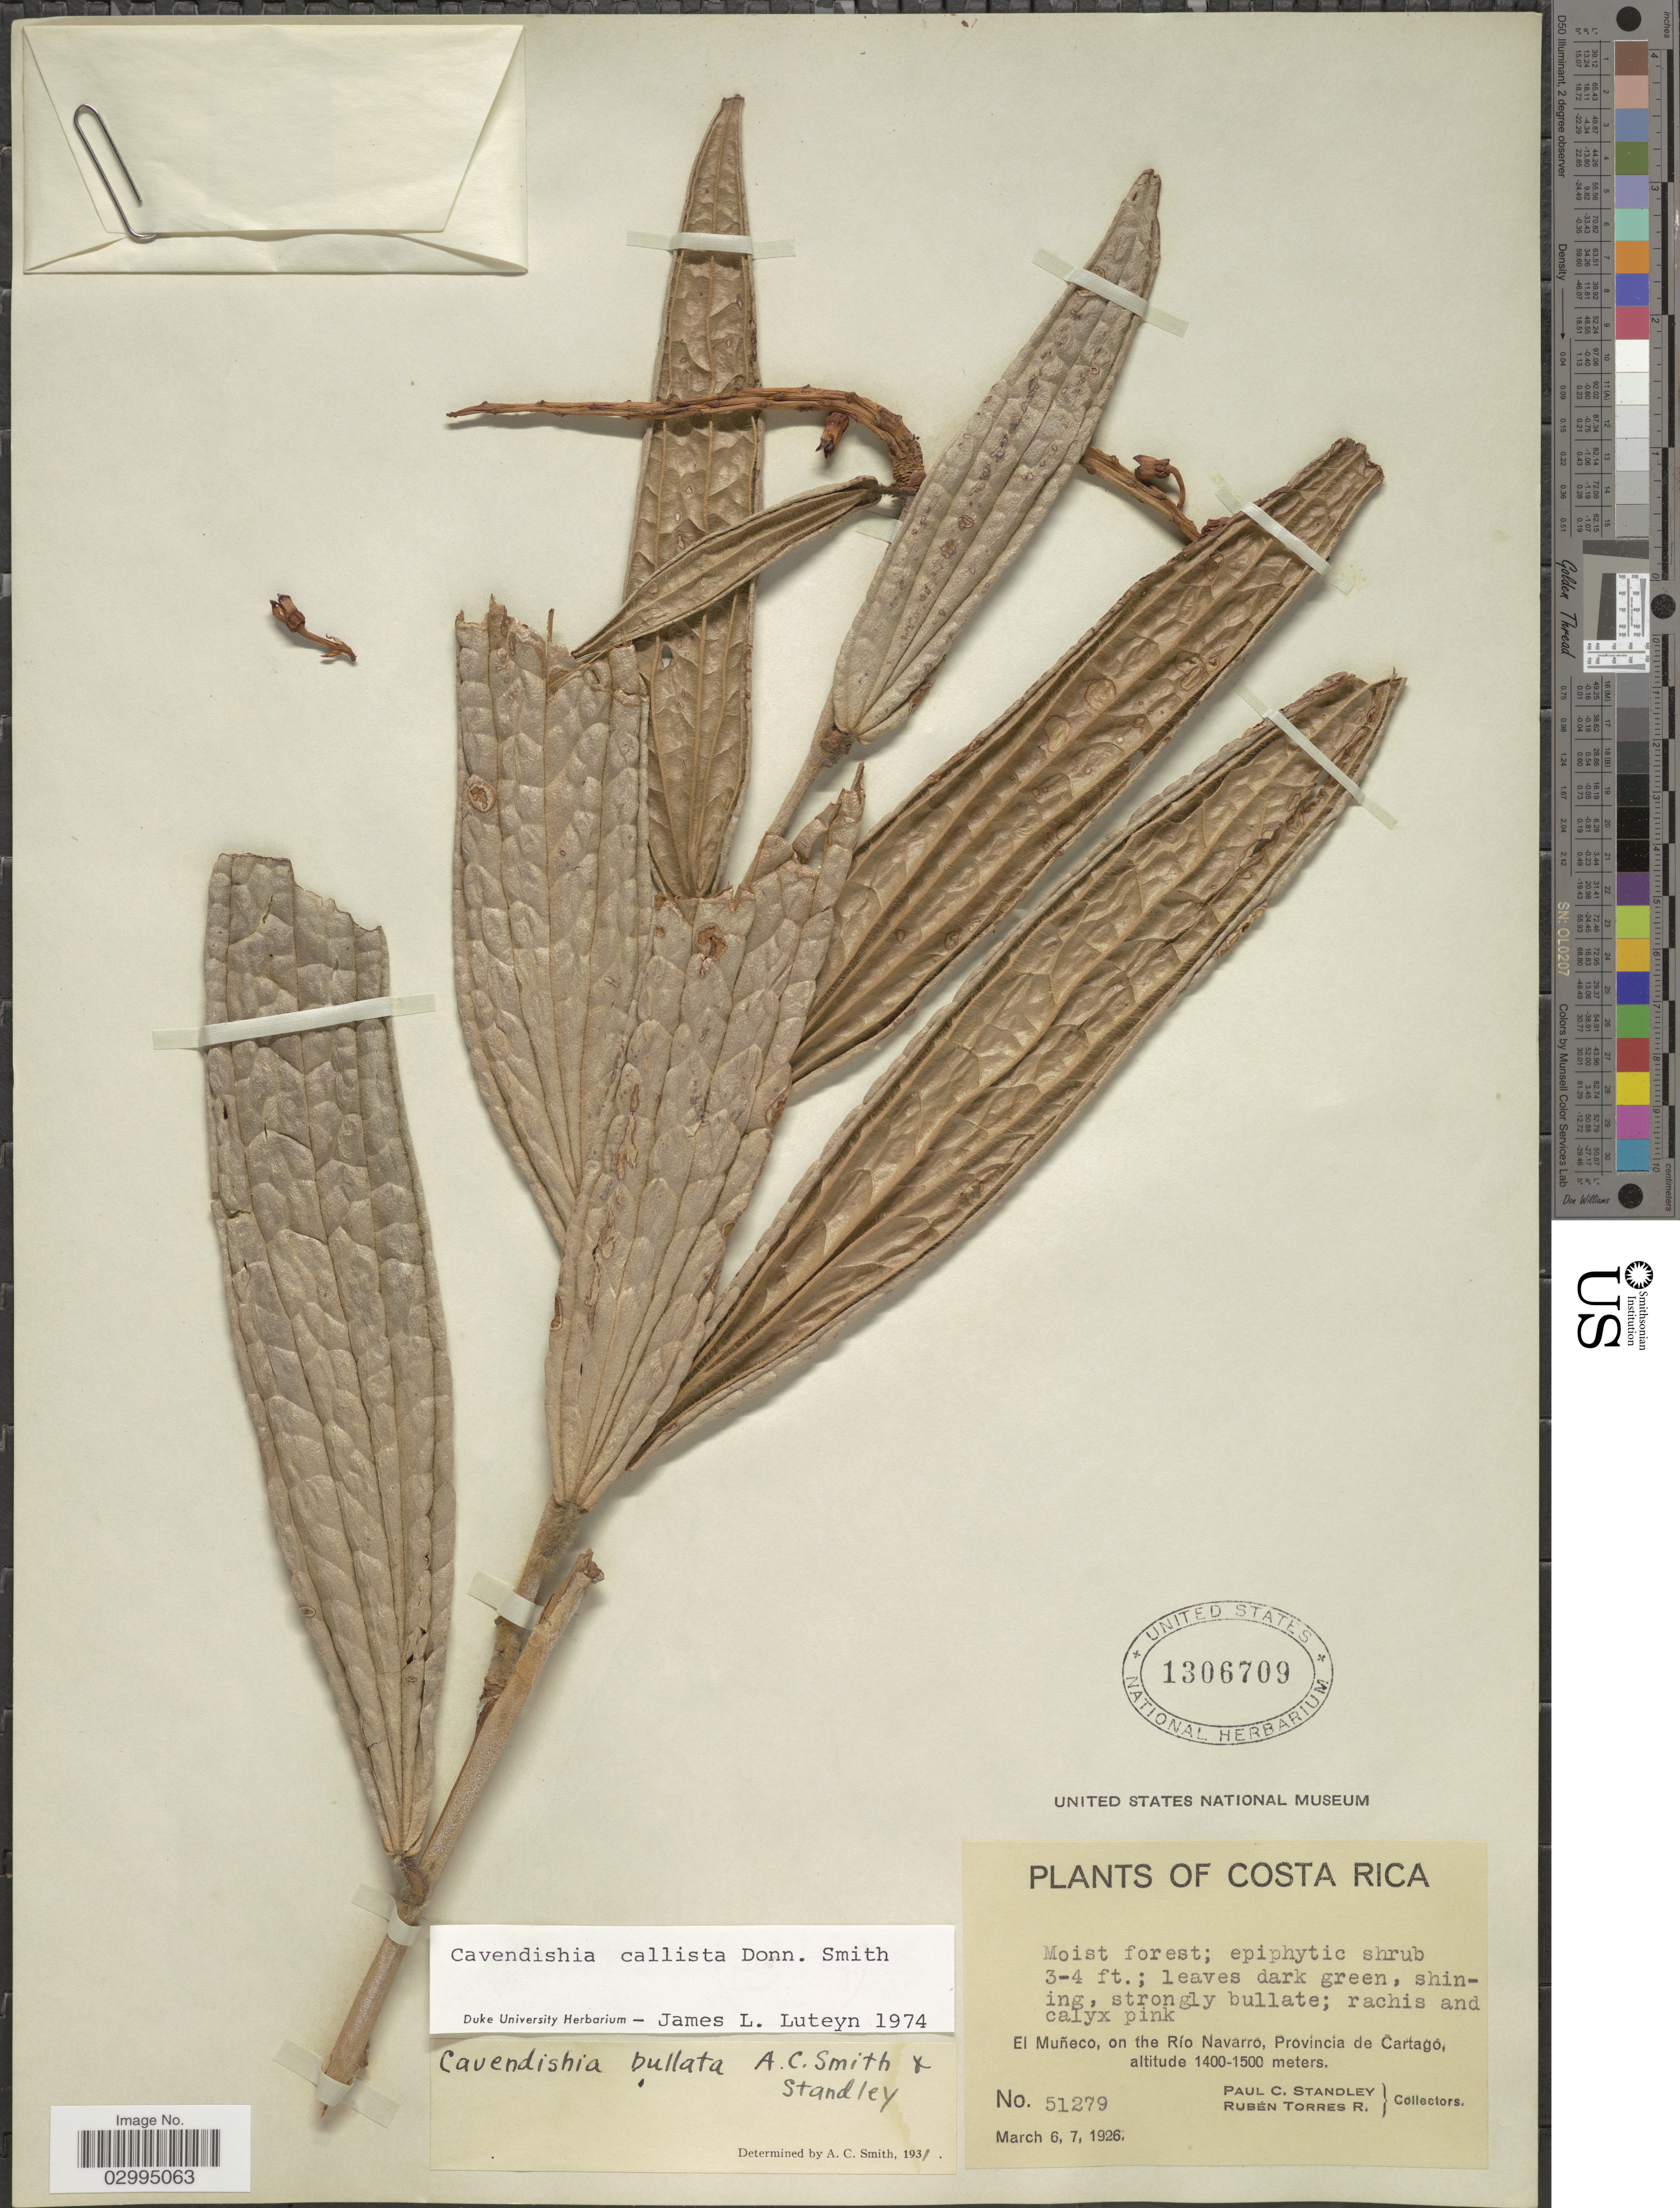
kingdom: Plantae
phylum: Tracheophyta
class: Magnoliopsida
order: Ericales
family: Ericaceae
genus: Cavendishia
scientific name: Cavendishia callista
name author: Donn. Sm.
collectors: P. C. Standley & R. Torres Rojas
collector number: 51279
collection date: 1926-03-06/1926-03-07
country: Costa Rica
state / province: Cartago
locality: El Muñeco, on the Río Navarro, Provincia de Cartago.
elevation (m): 1400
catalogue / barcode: US 1306709